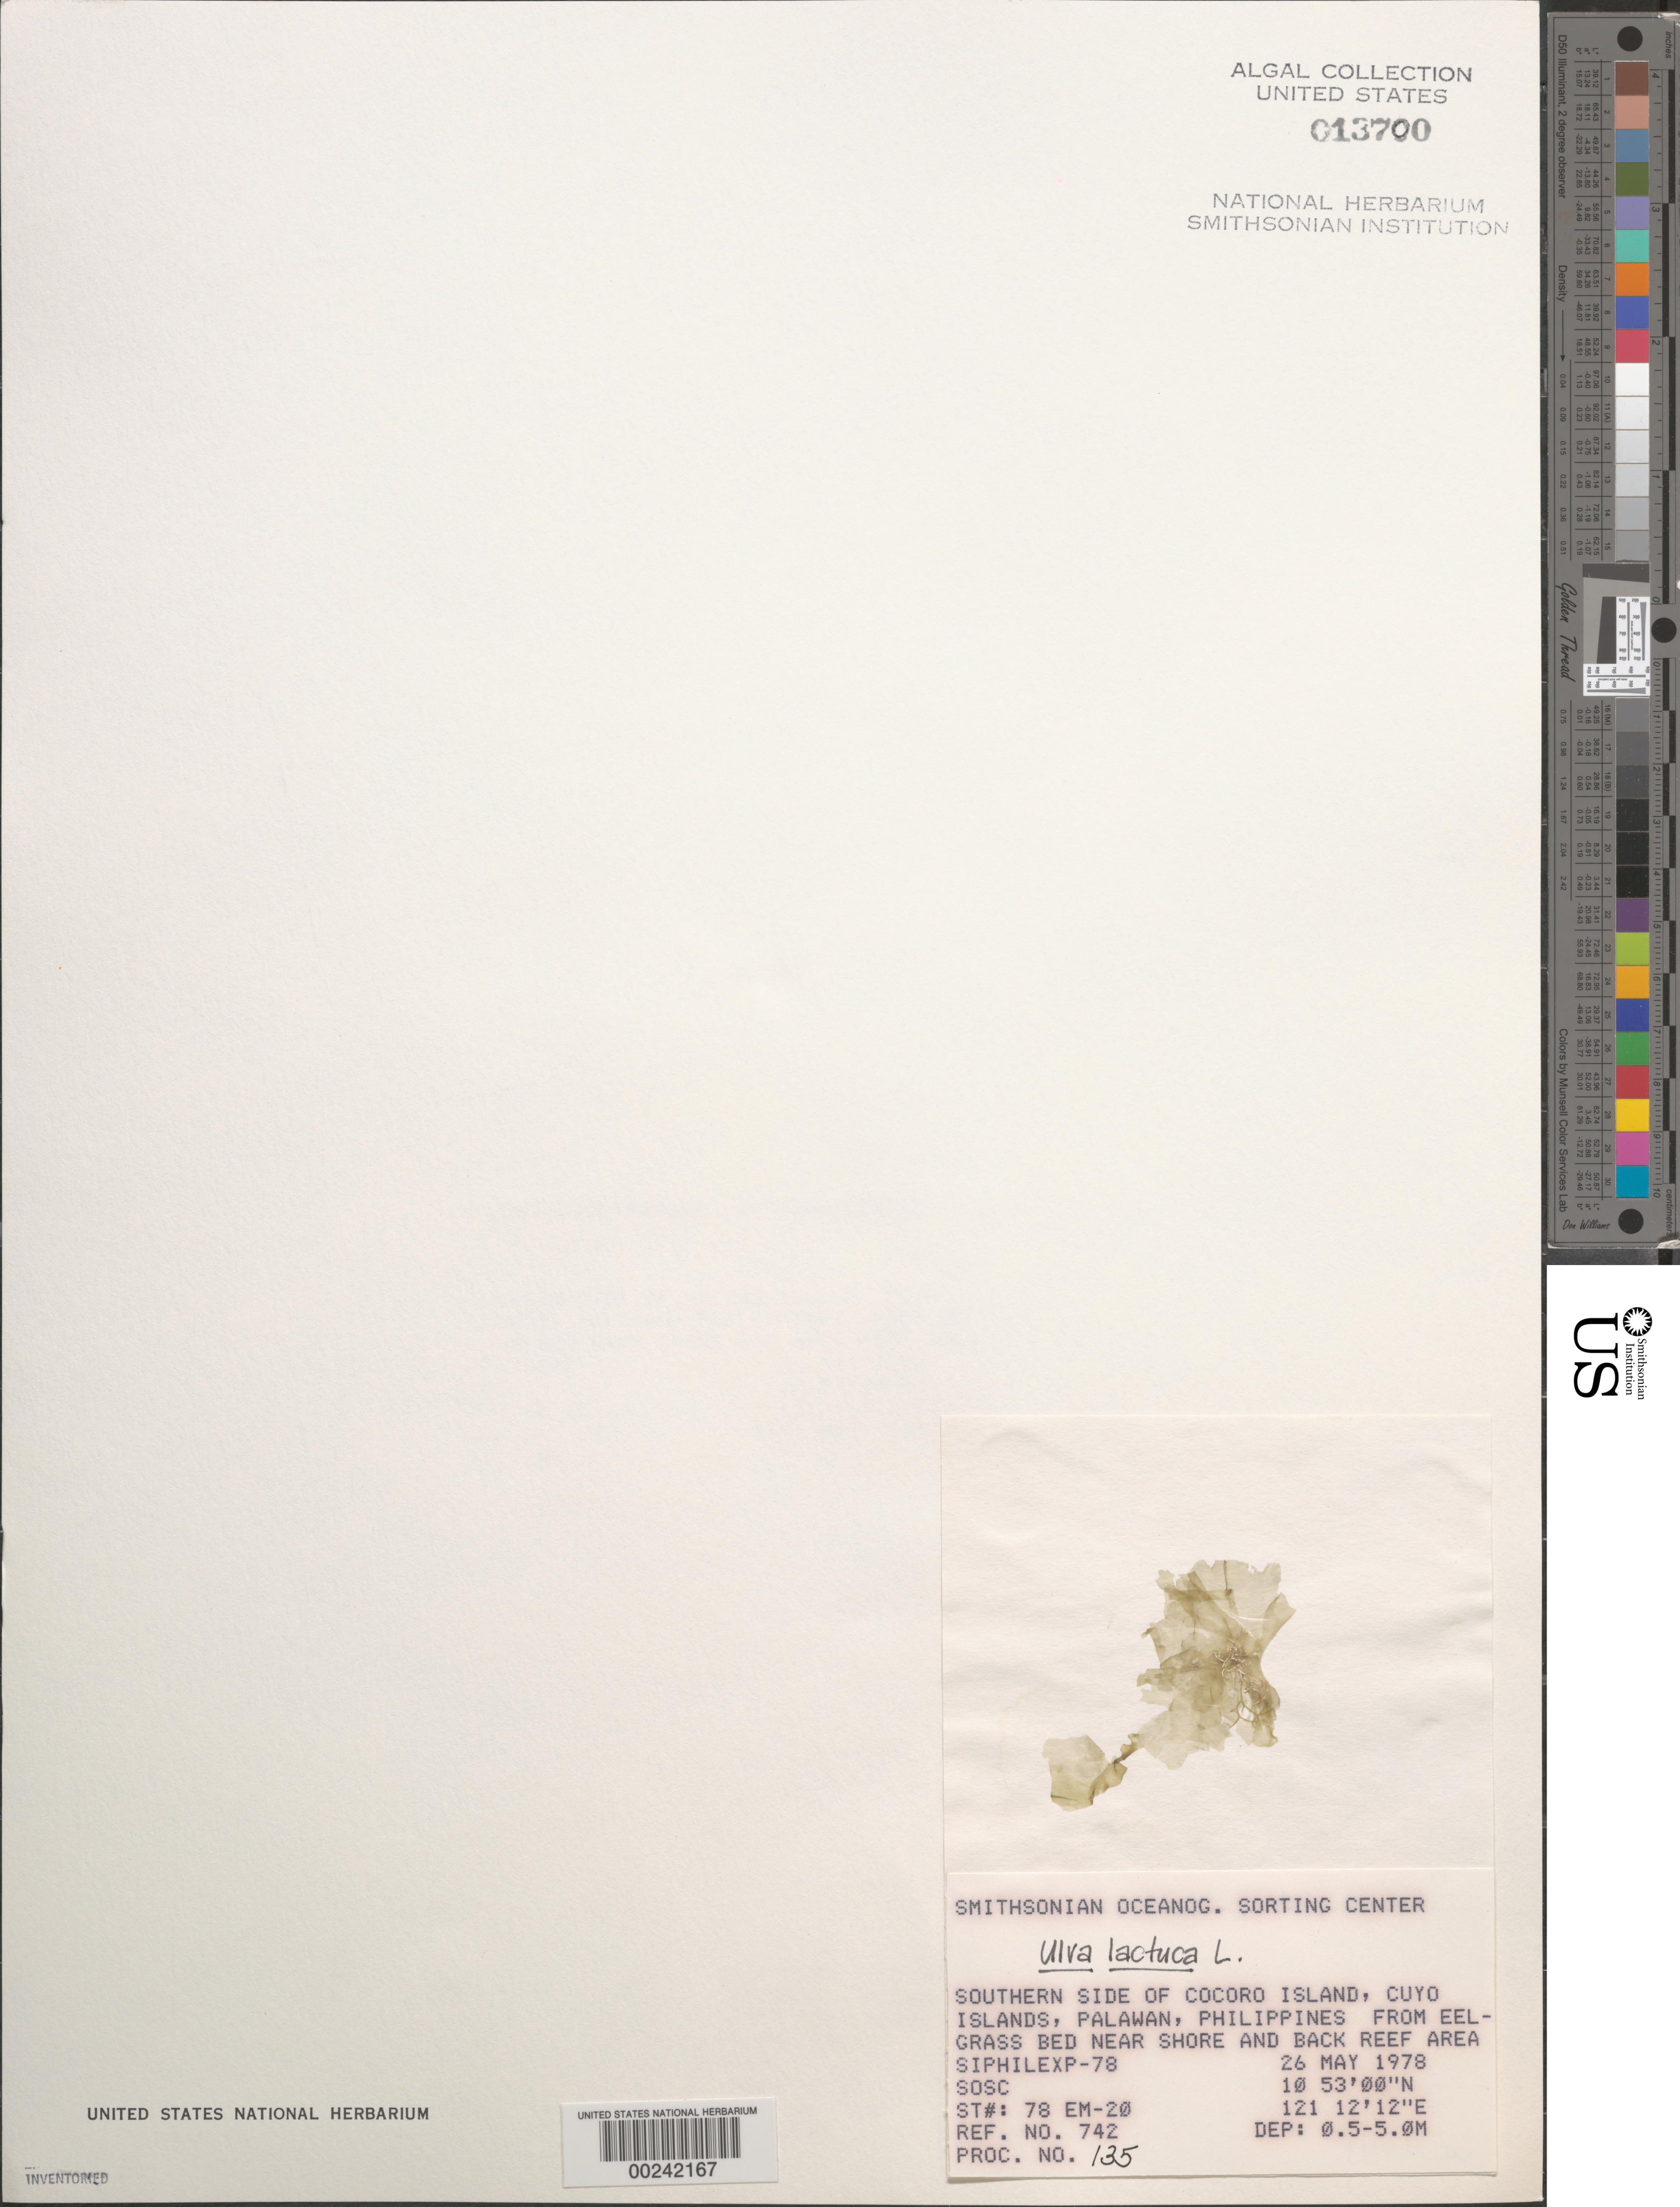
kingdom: Plantae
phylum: Chlorophyta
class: Ulvophyceae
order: Ulvales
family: Ulvaceae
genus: Ulva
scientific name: Ulva lactuca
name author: L.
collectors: SOSC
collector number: Station 78 Em-20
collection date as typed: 26 May 1978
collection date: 1978-05-26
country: Philippines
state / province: Mimaropa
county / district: Palawan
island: Cocoro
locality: Southern side of island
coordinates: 10 53' 00" N, 121 12' 12" E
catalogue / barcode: US 13700